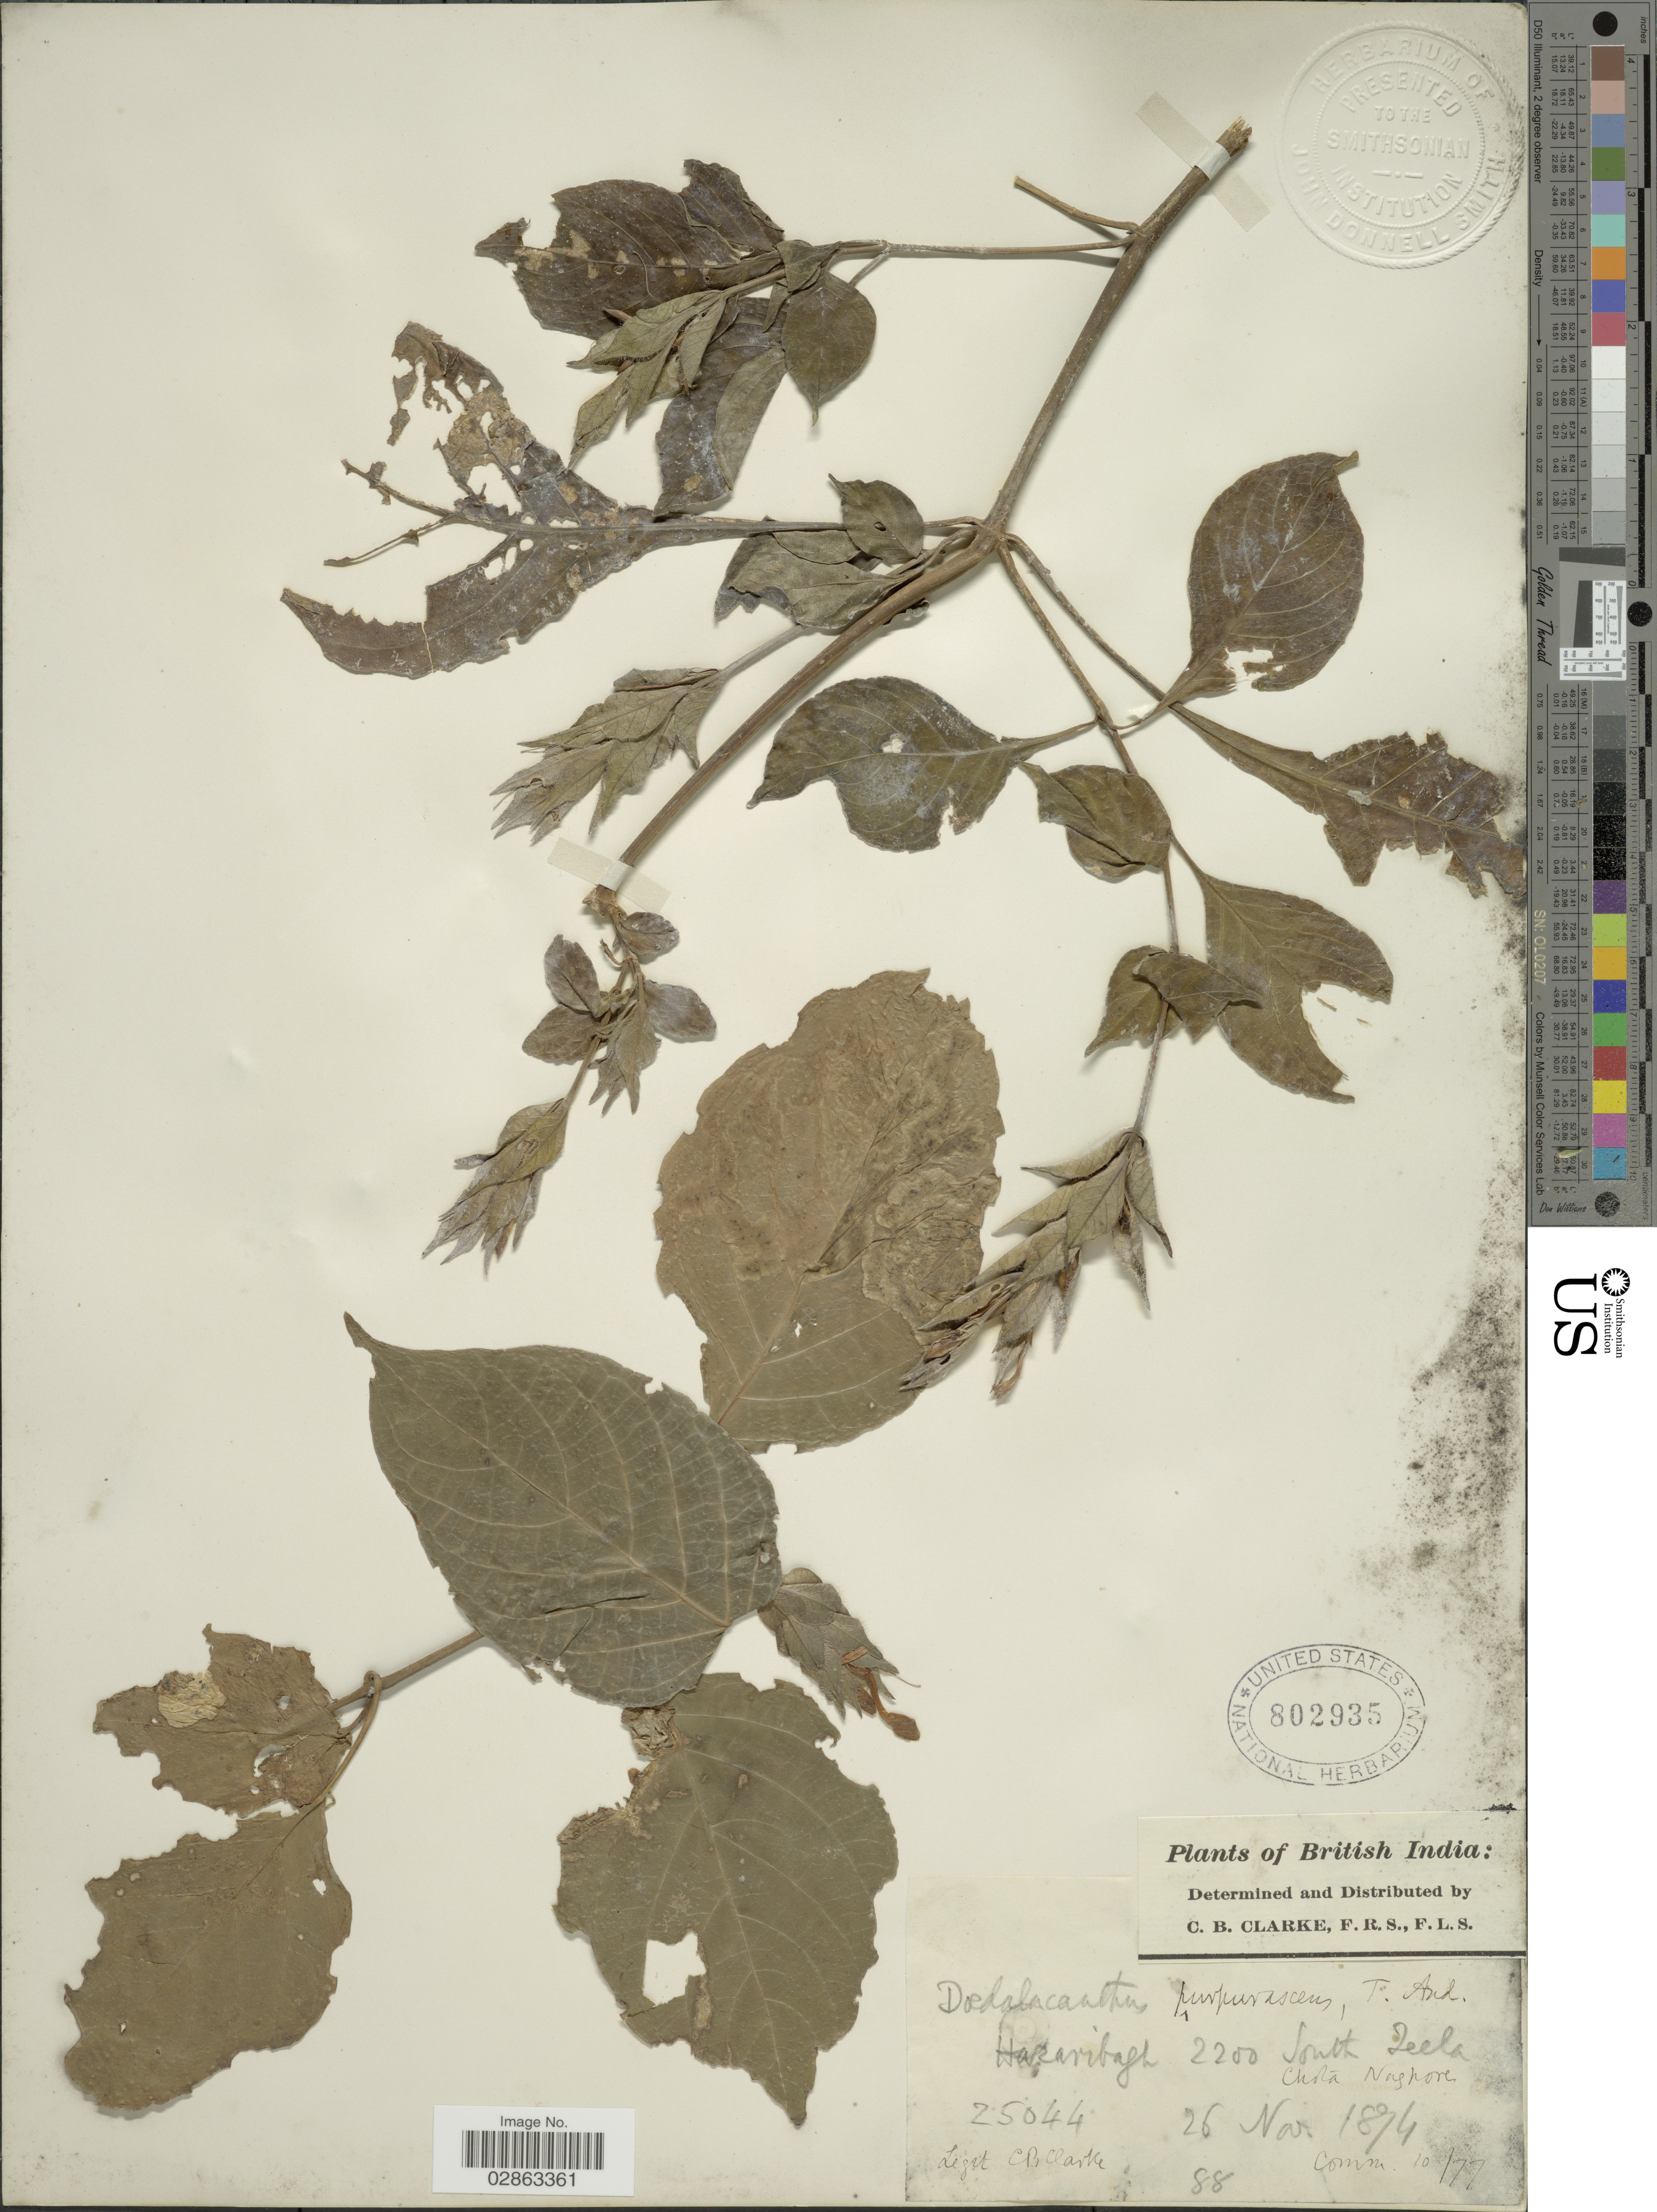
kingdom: Plantae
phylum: Tracheophyta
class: Magnoliopsida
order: Lamiales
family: Acanthaceae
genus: Eranthemum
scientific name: Eranthemum purpurascens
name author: Wight ex Nees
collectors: C. B. Clarke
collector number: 25044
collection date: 1874-11-26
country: India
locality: British India. Hazaribagh, South Jeela, Chota Nagpore.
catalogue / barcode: US 802935